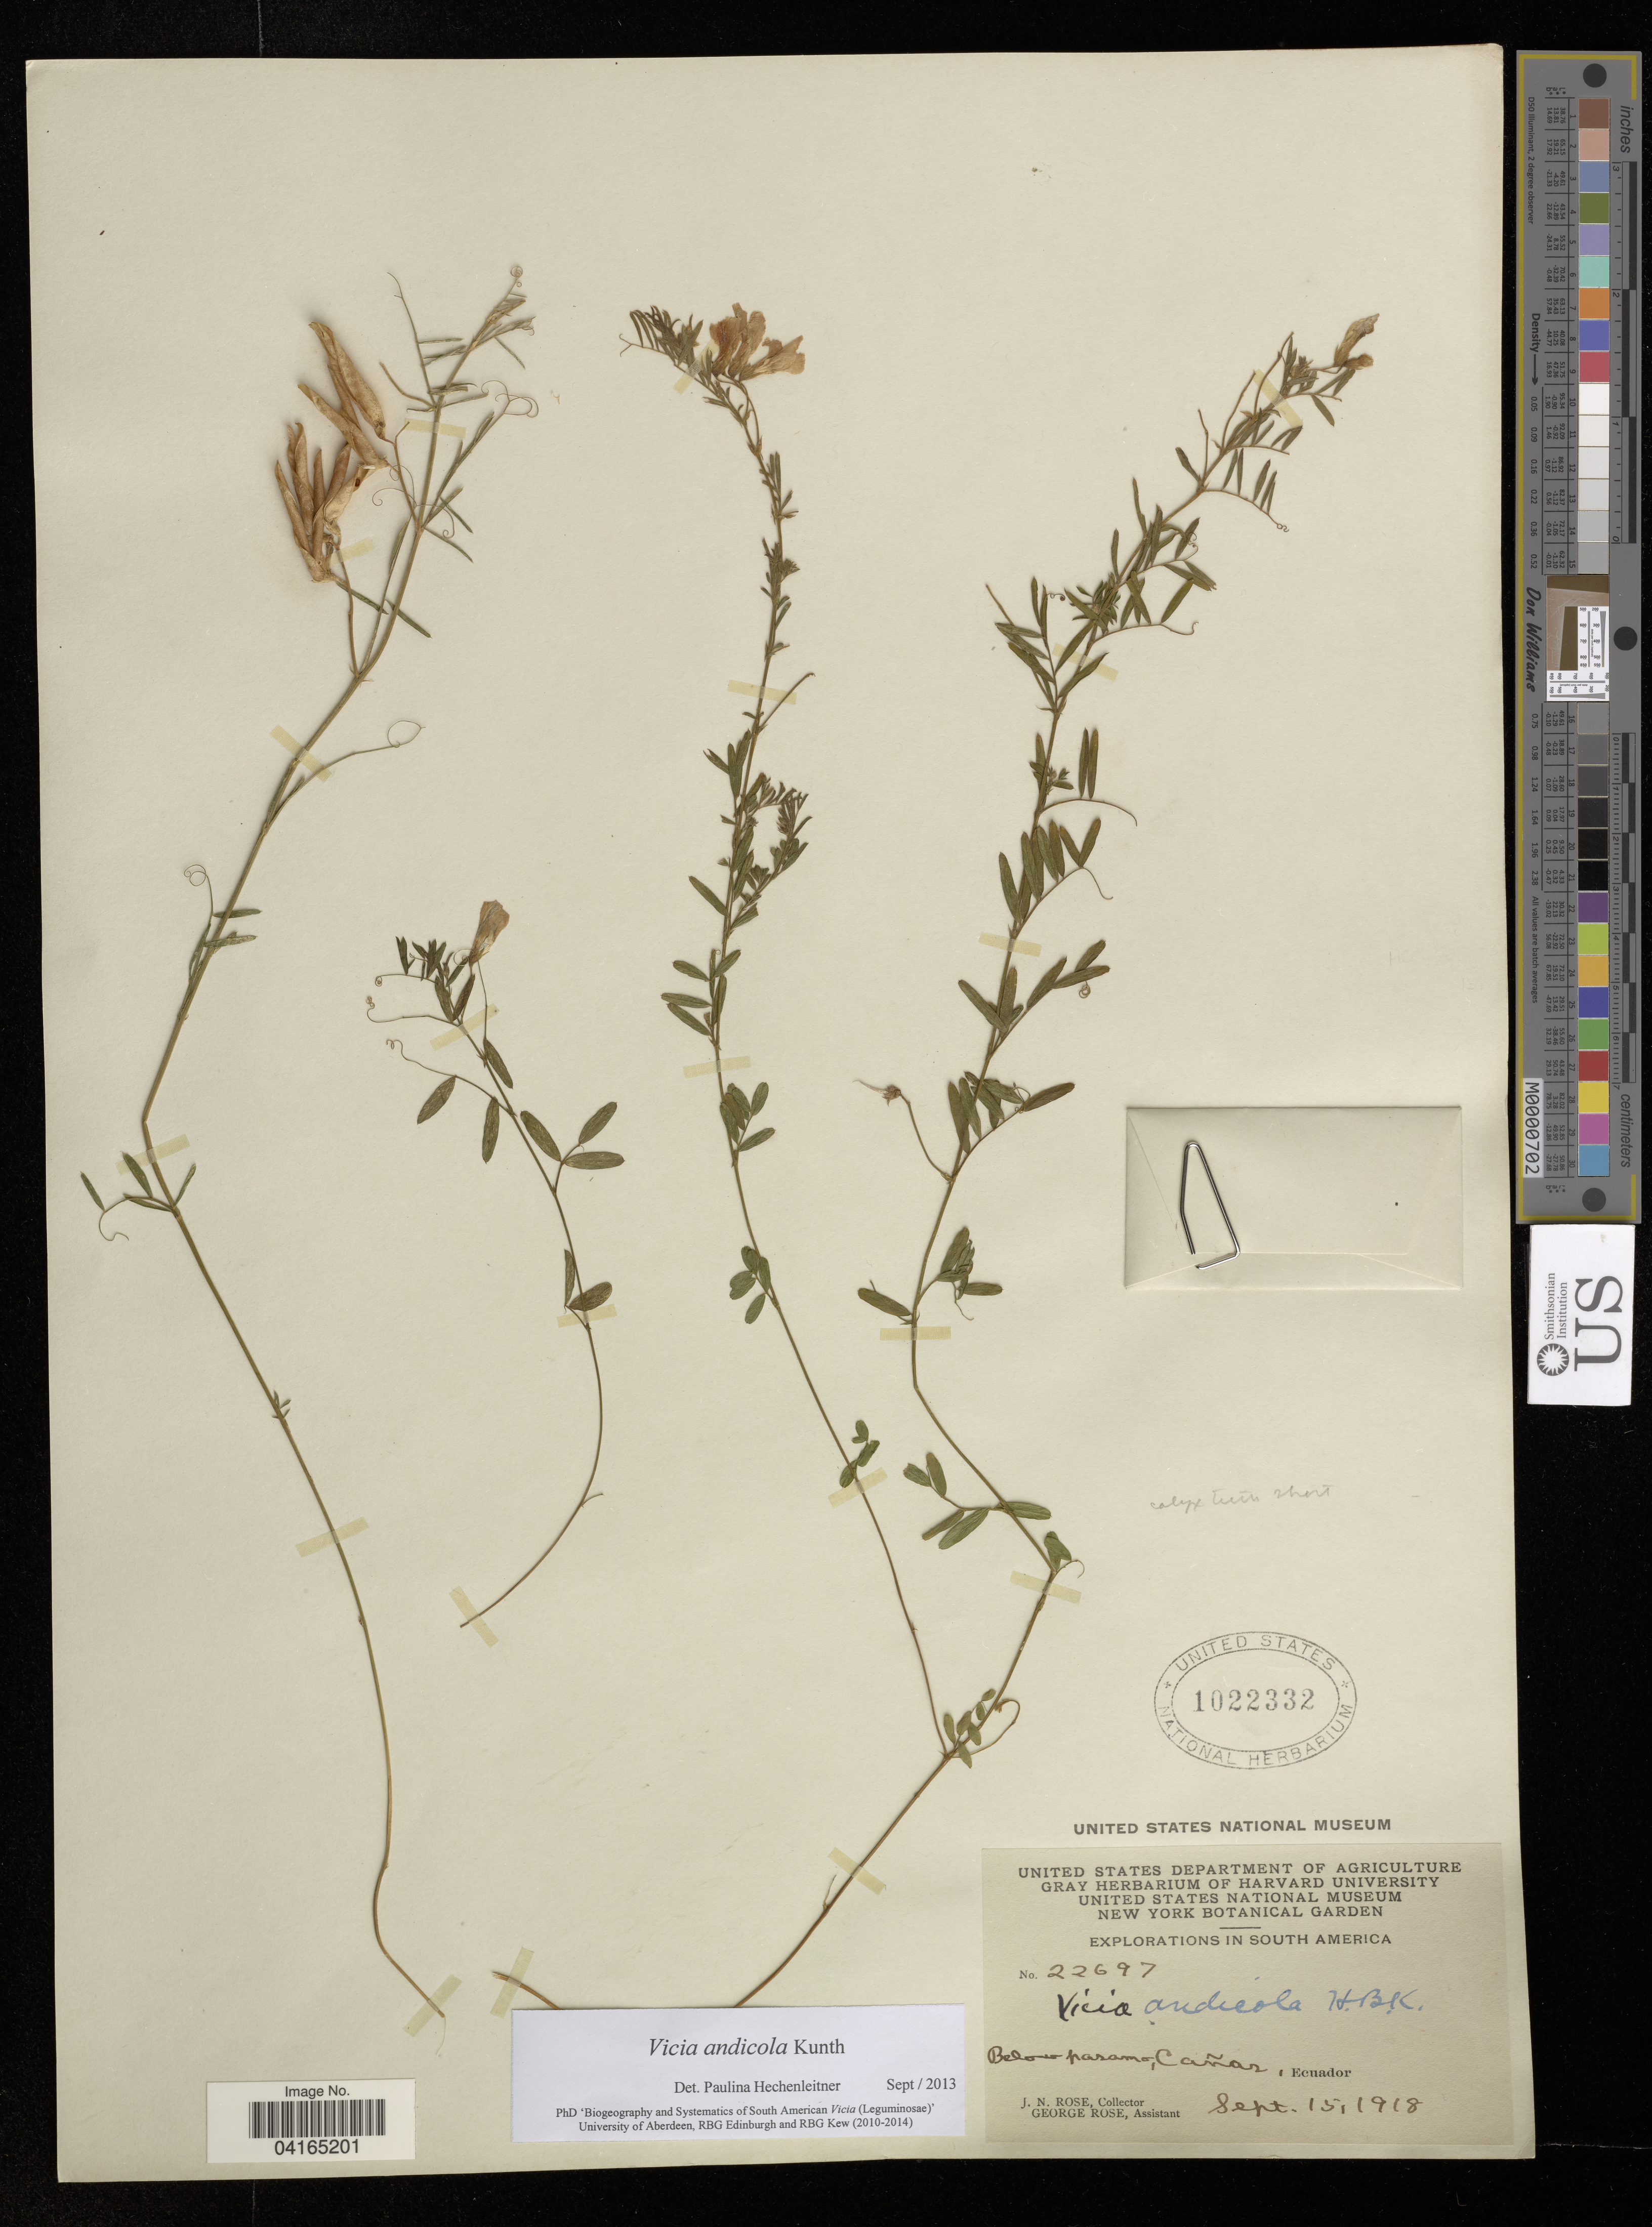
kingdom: Plantae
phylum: Tracheophyta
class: Magnoliopsida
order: Fabales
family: Fabaceae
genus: Vicia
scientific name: Vicia andicola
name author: Kunth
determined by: Hechenleitner, Paulina, RBG Edinburgh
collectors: J. N. Rose & G. Rose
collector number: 22697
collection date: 1918-09-15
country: Ecuador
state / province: Cañar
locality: Below paramo.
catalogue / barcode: US 1022332